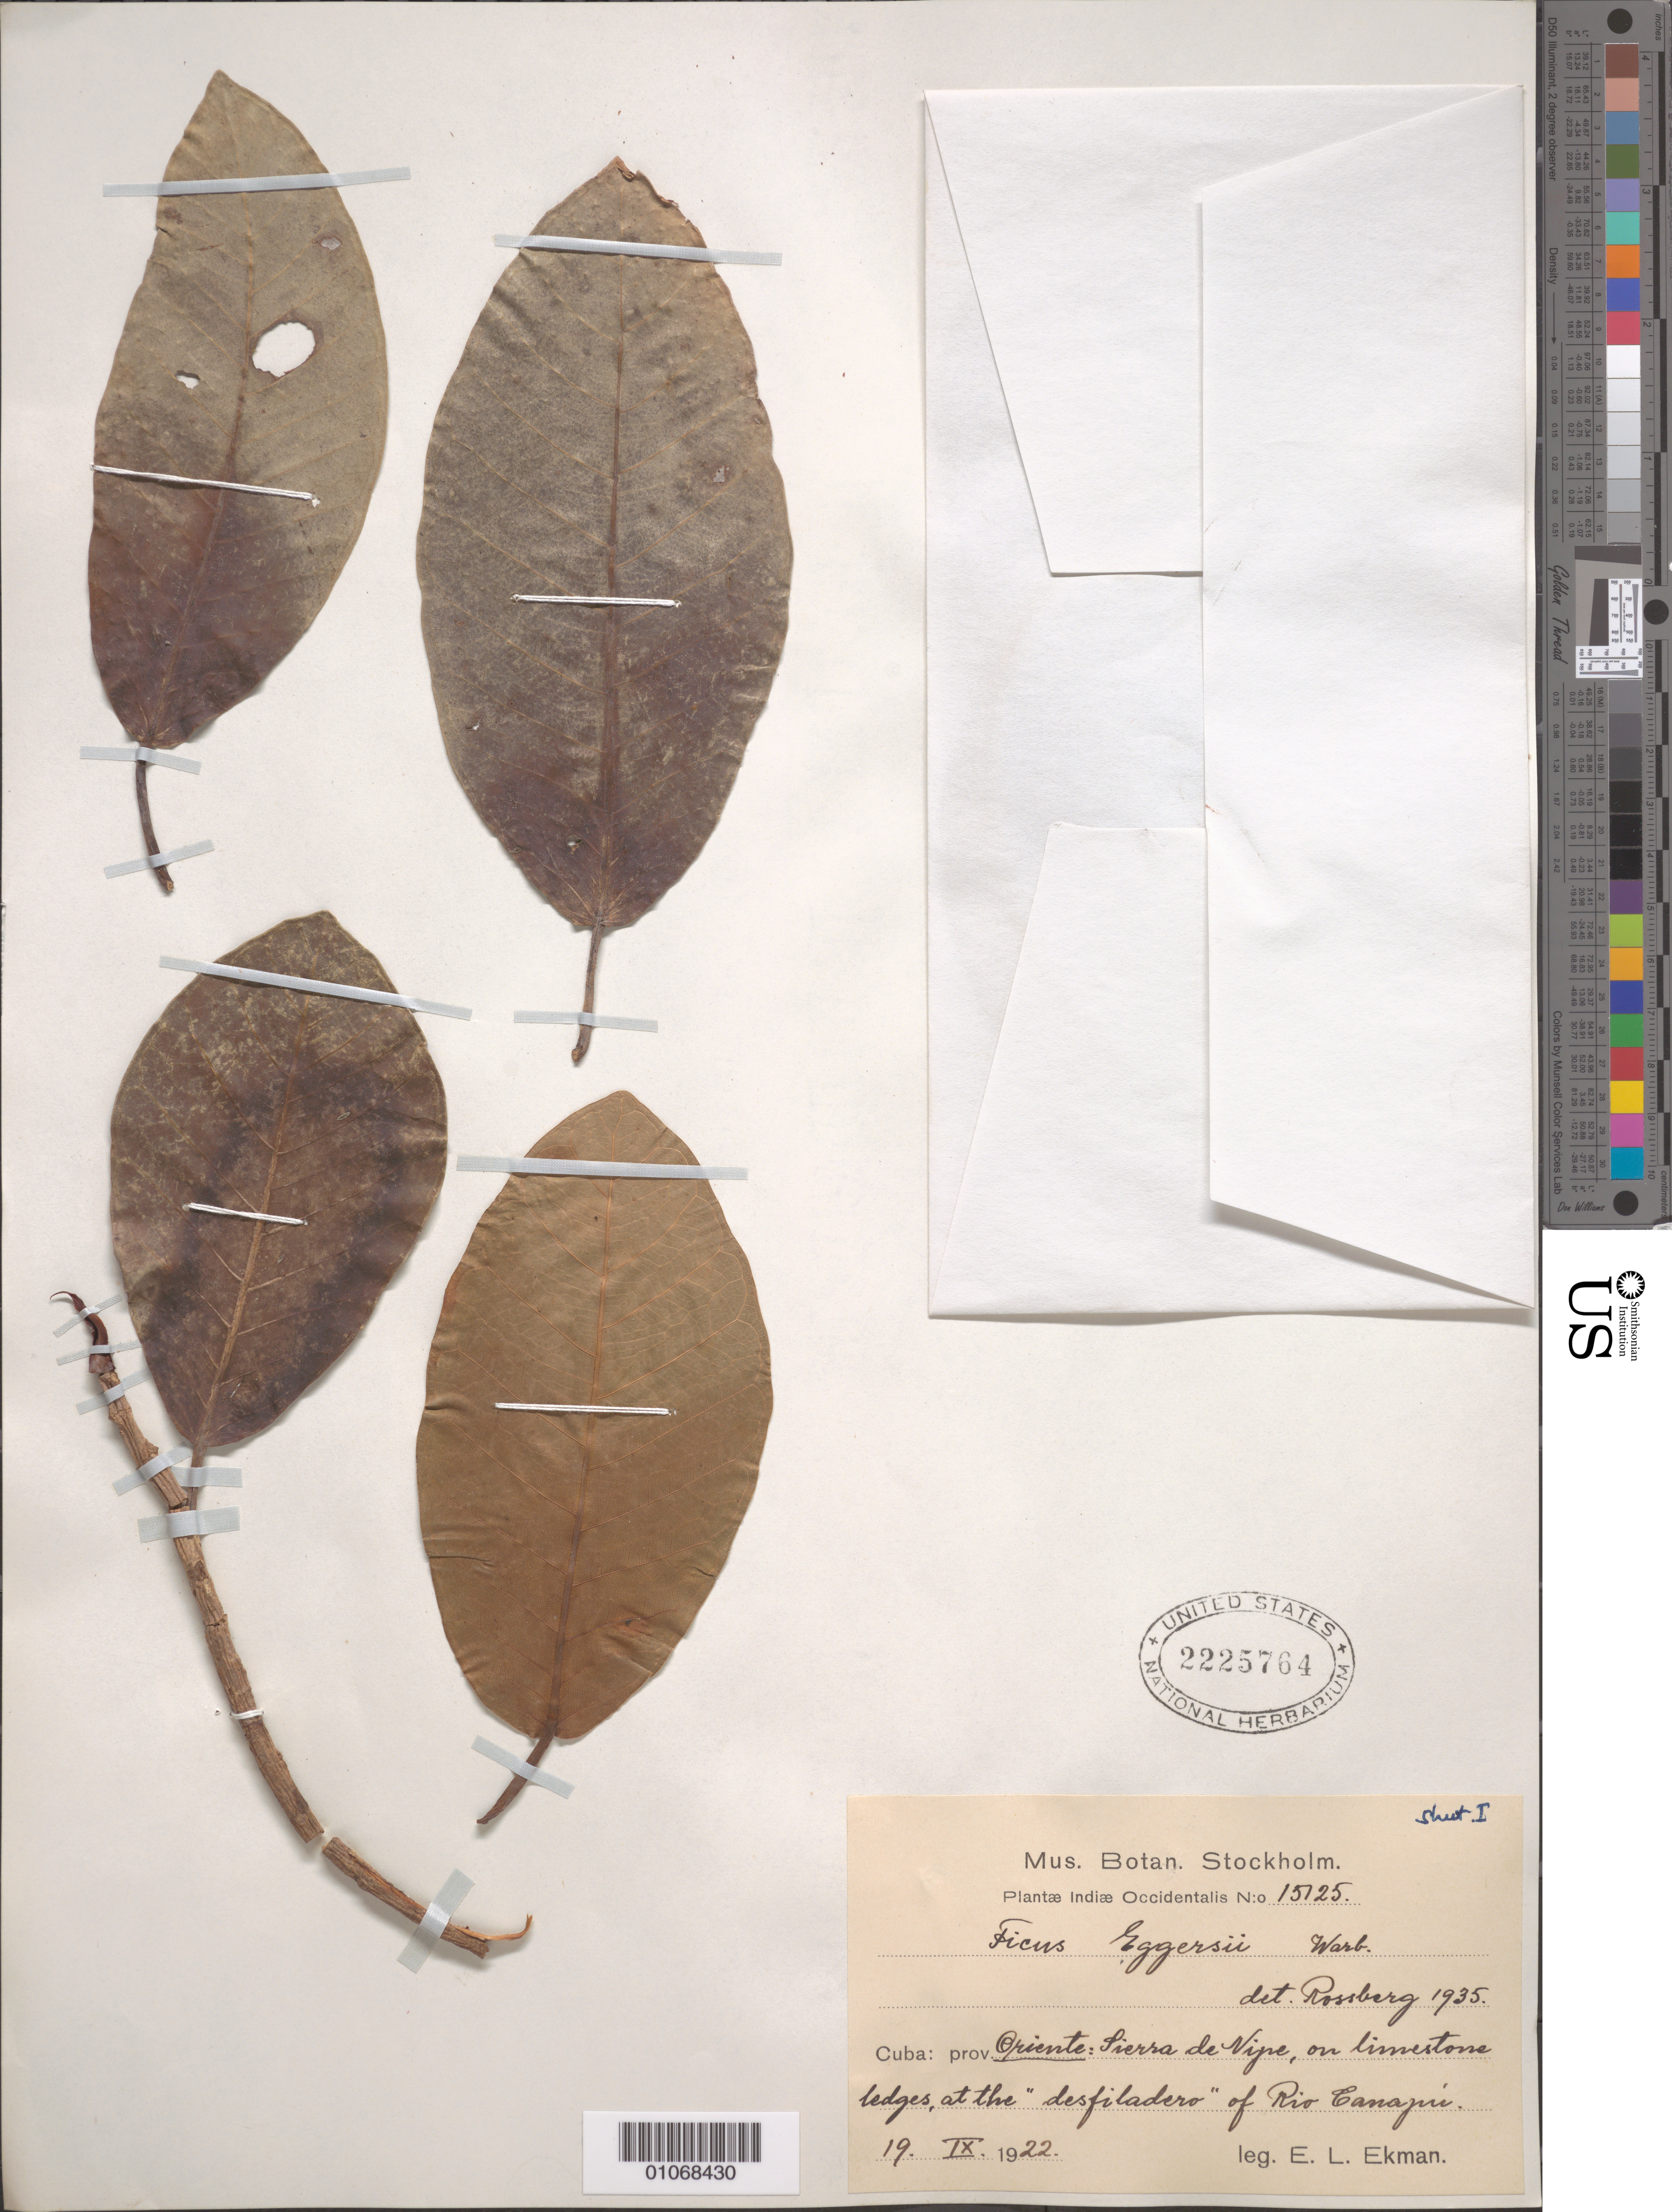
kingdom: Plantae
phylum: Tracheophyta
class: Magnoliopsida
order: Rosales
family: Moraceae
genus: Ficus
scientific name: Ficus trigonata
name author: L.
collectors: E. L. Ekman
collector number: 15125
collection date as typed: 19 Sep 1922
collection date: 1922-09-19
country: Cuba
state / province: Holguín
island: Cuba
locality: Sierra de Nipe, On limestone ledges, at the desfiladero of Rio Canaju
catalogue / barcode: US 2225764